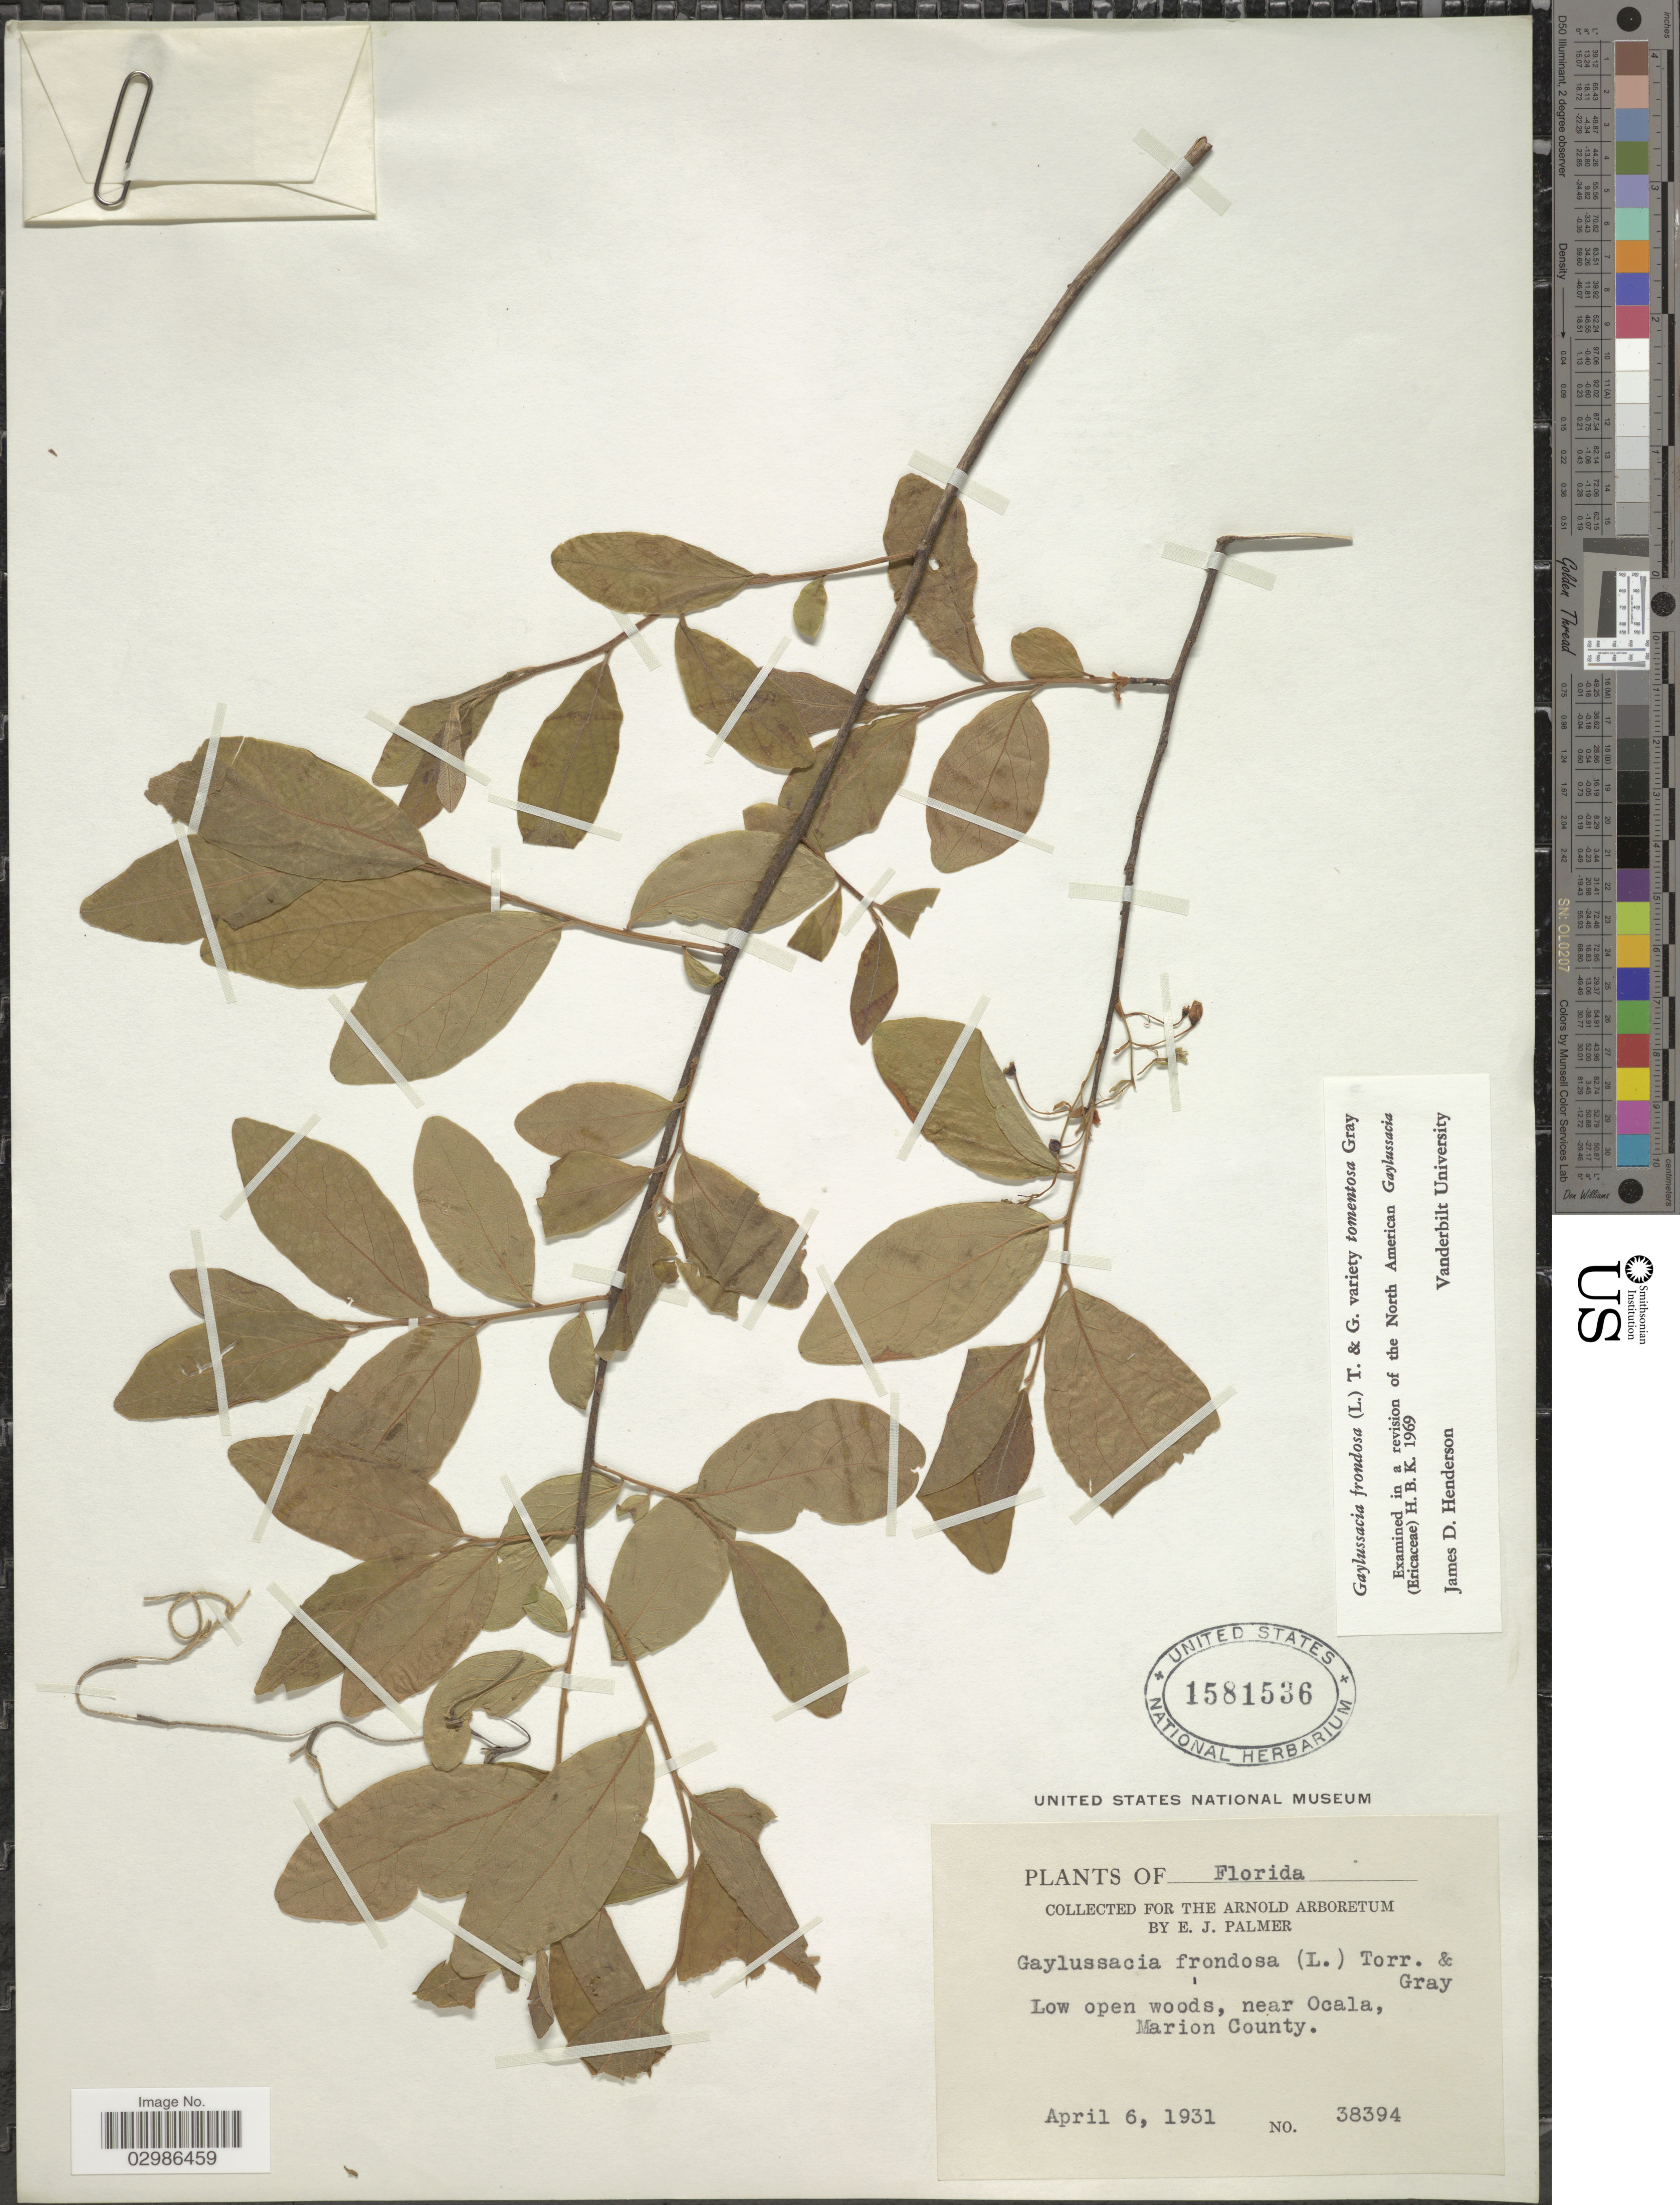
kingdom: Plantae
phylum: Tracheophyta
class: Magnoliopsida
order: Ericales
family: Ericaceae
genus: Gaylussacia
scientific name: Gaylussacia frondosa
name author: (L.) Torr. & A. Gray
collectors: E. J. Palmer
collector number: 38394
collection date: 1931-04-06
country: United States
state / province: Florida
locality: Near Ocala, Marion County.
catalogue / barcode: US 1581536